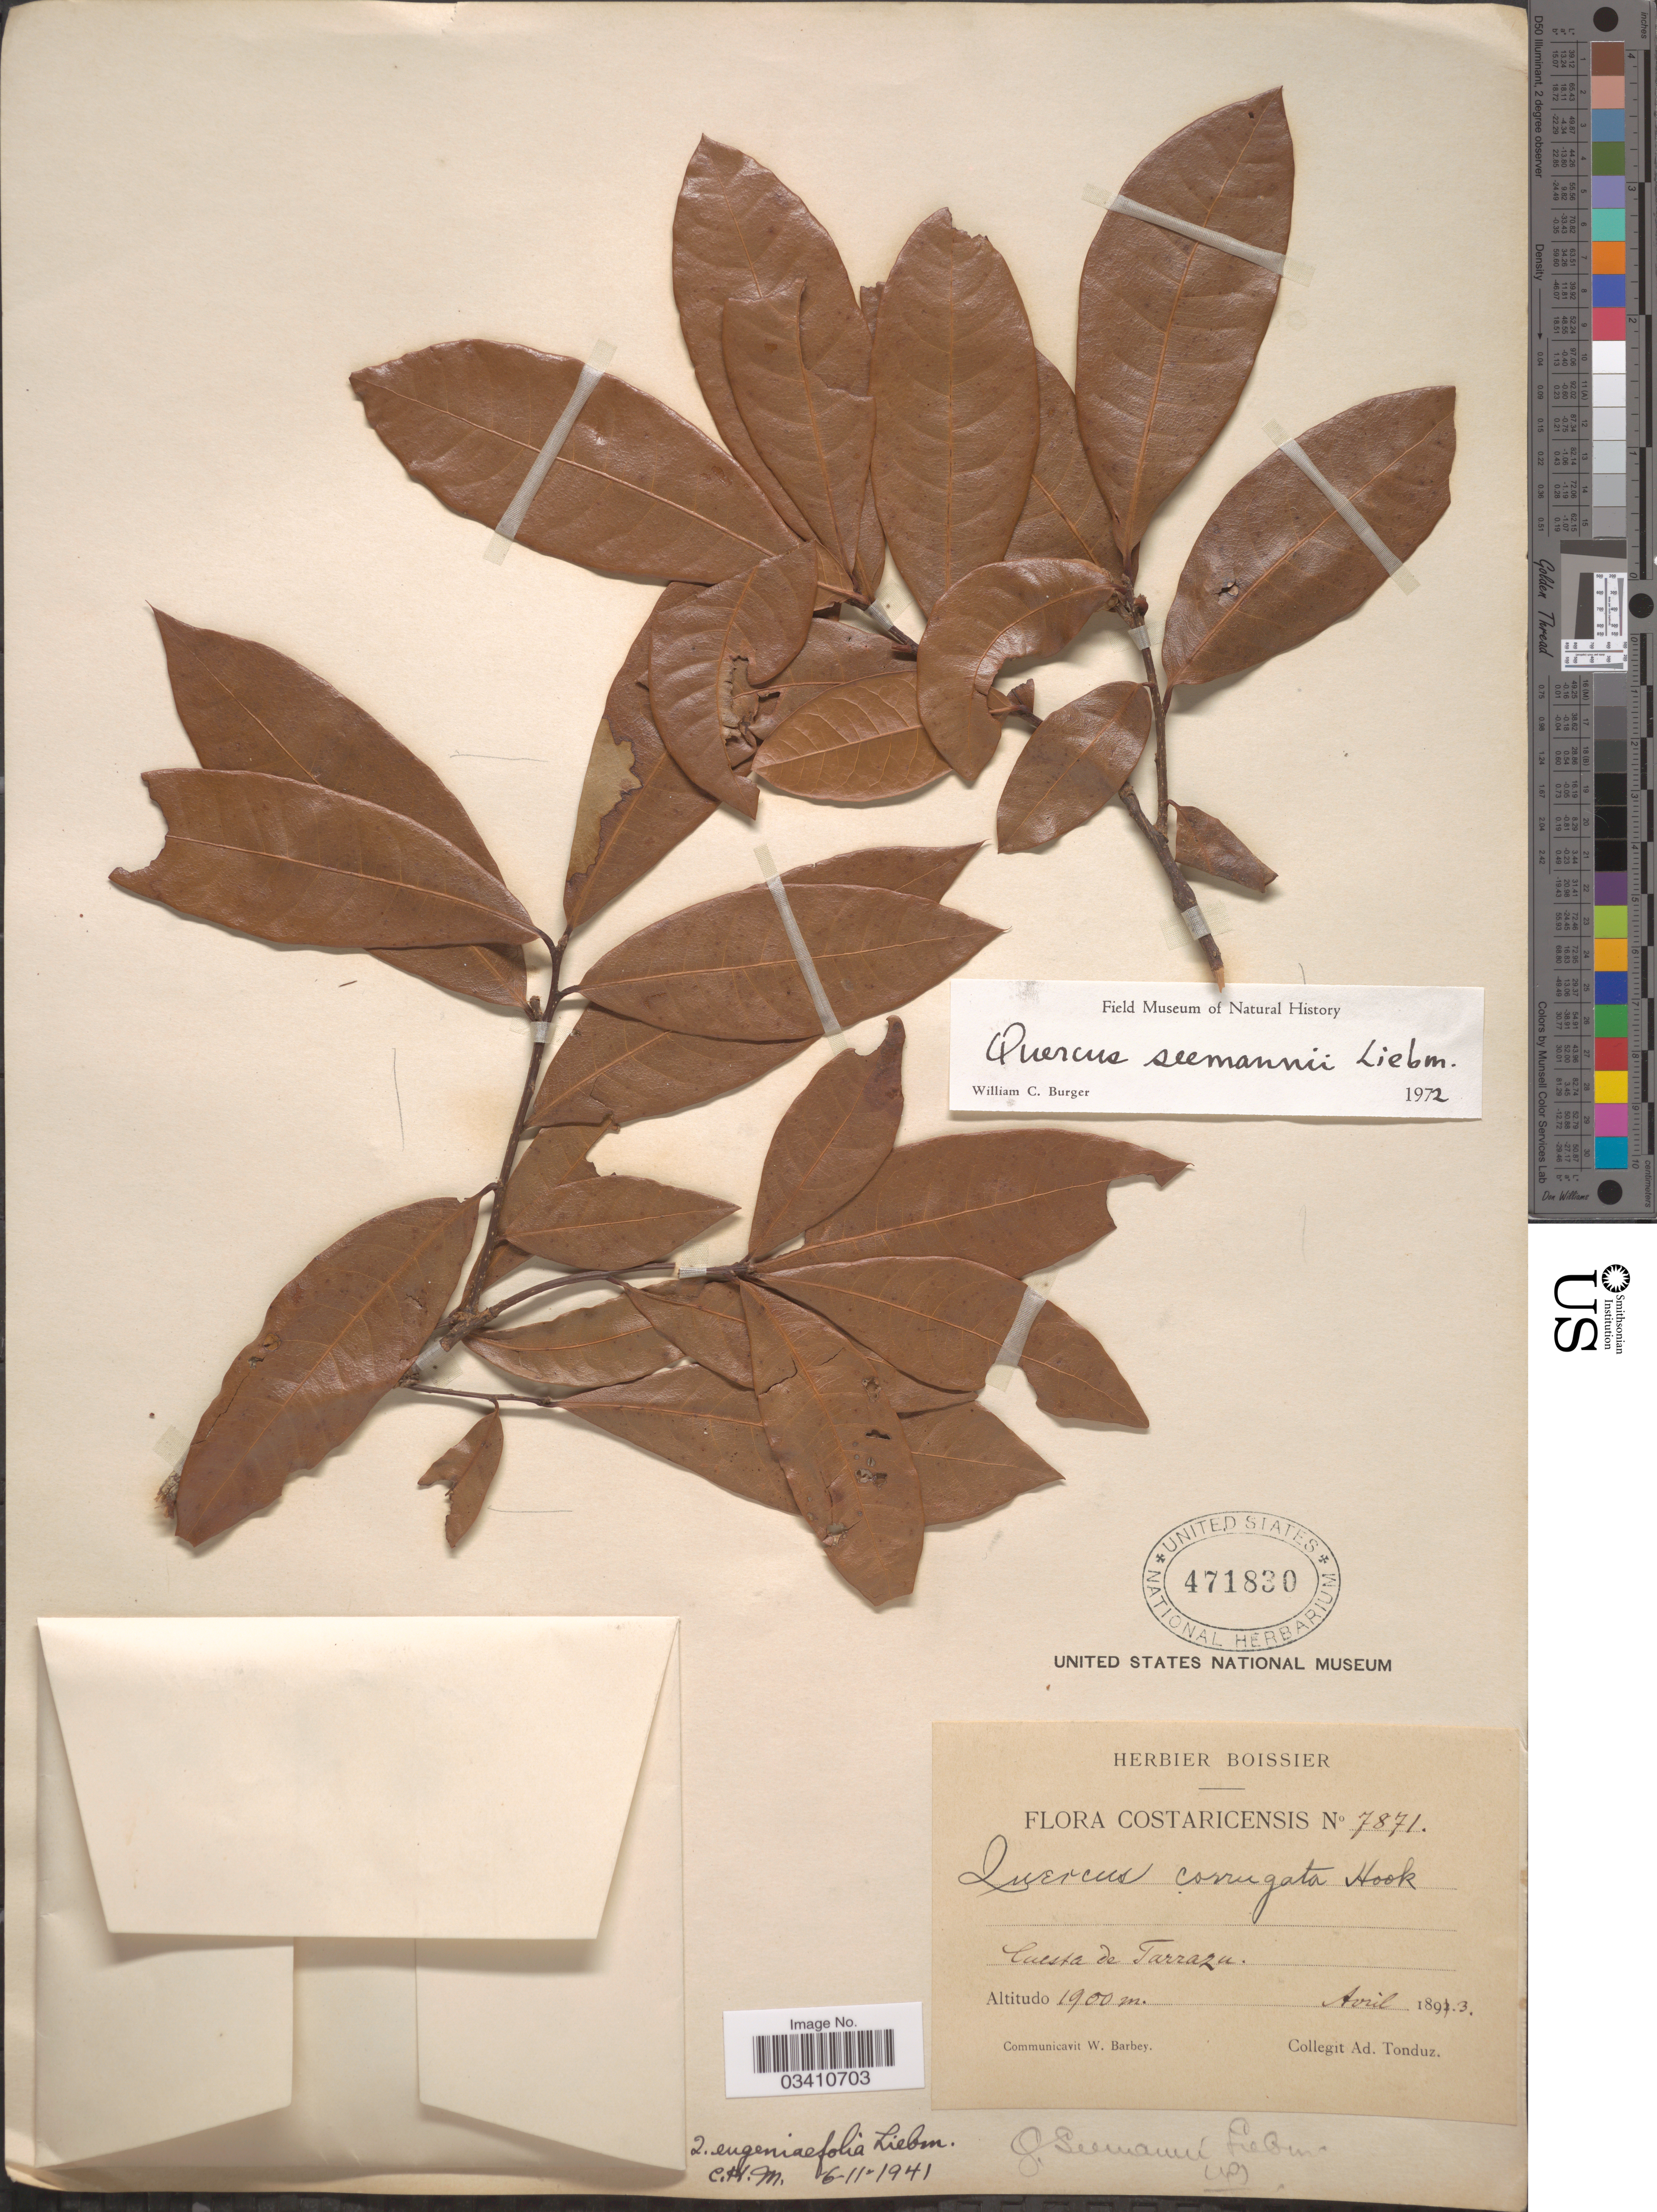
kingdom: Plantae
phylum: Tracheophyta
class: Magnoliopsida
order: Fagales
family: Fagaceae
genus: Quercus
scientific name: Quercus seemannii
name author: Liebm.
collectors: A. Tonduz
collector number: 7871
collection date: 1893-04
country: Costa Rica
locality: Cuesta de Tarrazu.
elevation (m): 1900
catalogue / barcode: US 471830